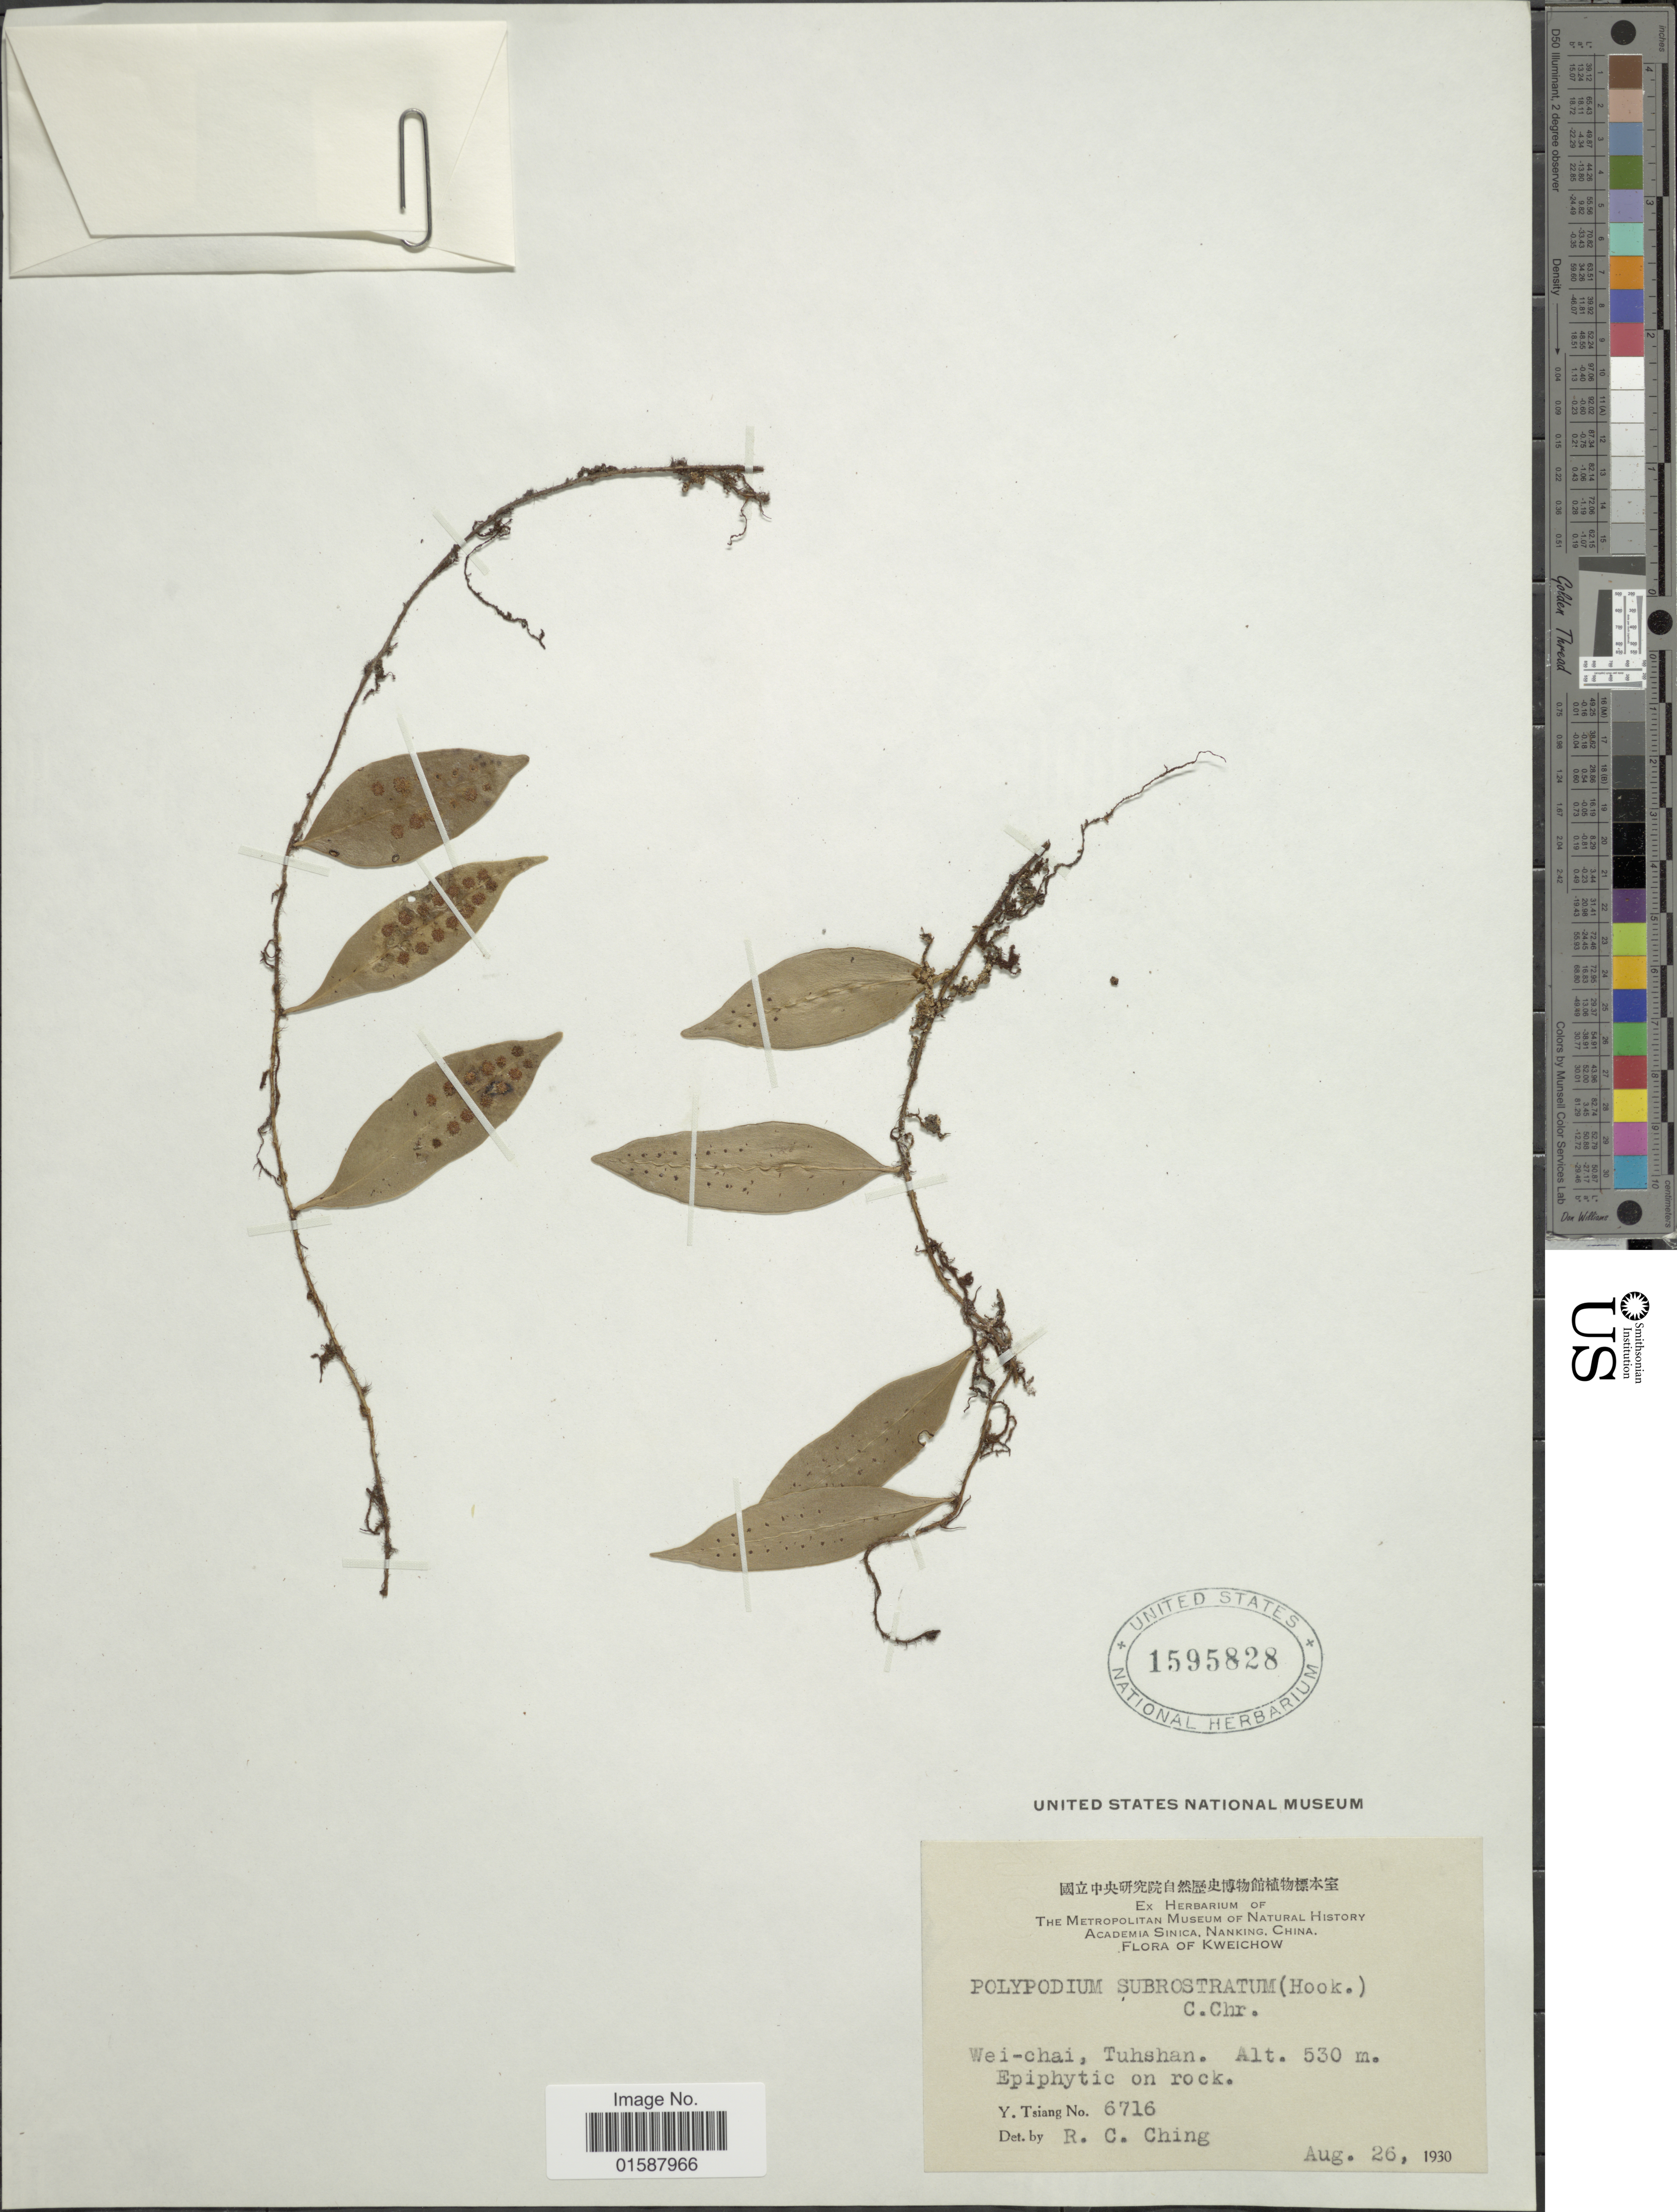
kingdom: Plantae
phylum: Tracheophyta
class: Polypodiopsida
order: Polypodiales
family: Polypodiaceae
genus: Lepisorus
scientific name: Lepisorus subrostratus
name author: (C. Chr.) C. Chr. & Tardieu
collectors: Y. Tsiang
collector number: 6716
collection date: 1930-08-26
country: China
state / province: Guizhou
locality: Kweichow. Wei-chai, Tuhshan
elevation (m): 530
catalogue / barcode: US 1595828